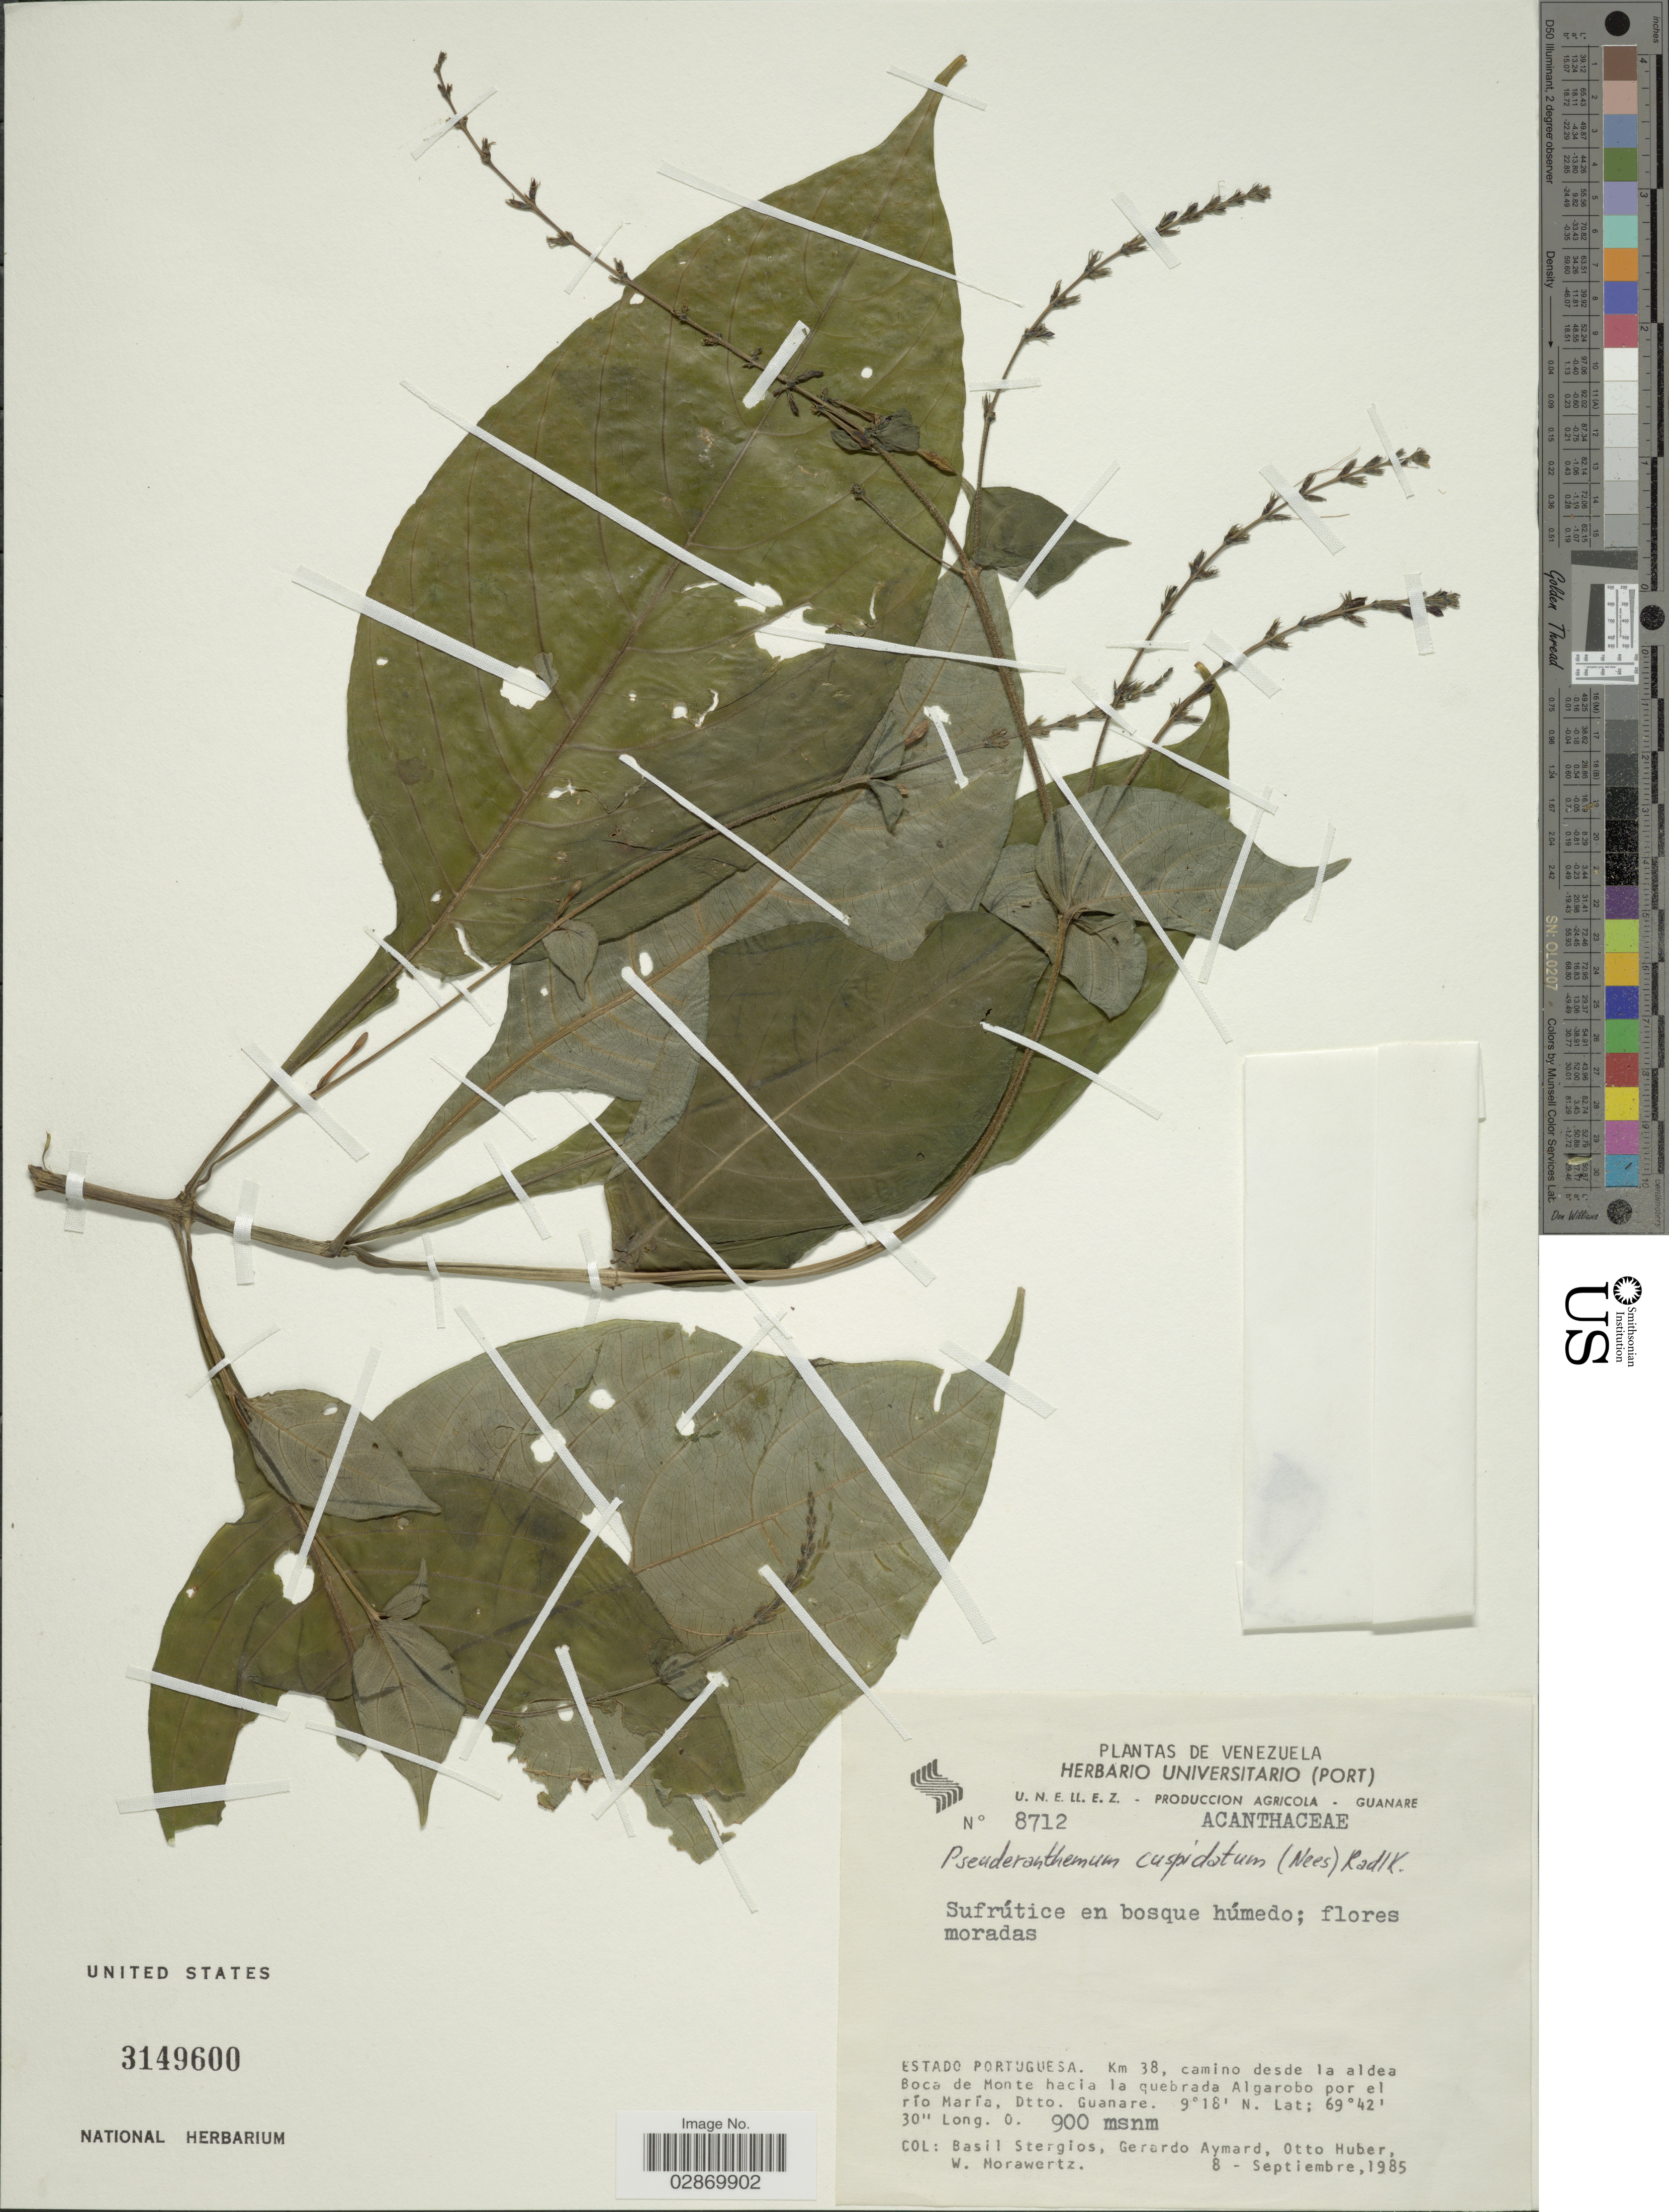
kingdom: Plantae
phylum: Tracheophyta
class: Magnoliopsida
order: Lamiales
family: Acanthaceae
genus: Pseuderanthemum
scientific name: Pseuderanthemum cuspidatum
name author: (Nees) Radlk. ex Lindau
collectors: B. G. Stergios, G. A. Aymard, O. Huber & W. Morawetz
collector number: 8712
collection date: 1985-09-08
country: Venezuela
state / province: Portuguesa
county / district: Guanare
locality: Km 38, camino desde la aldea Boca de Monte hacia la quebrada Algarobo por el río María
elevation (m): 900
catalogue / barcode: US 3149600